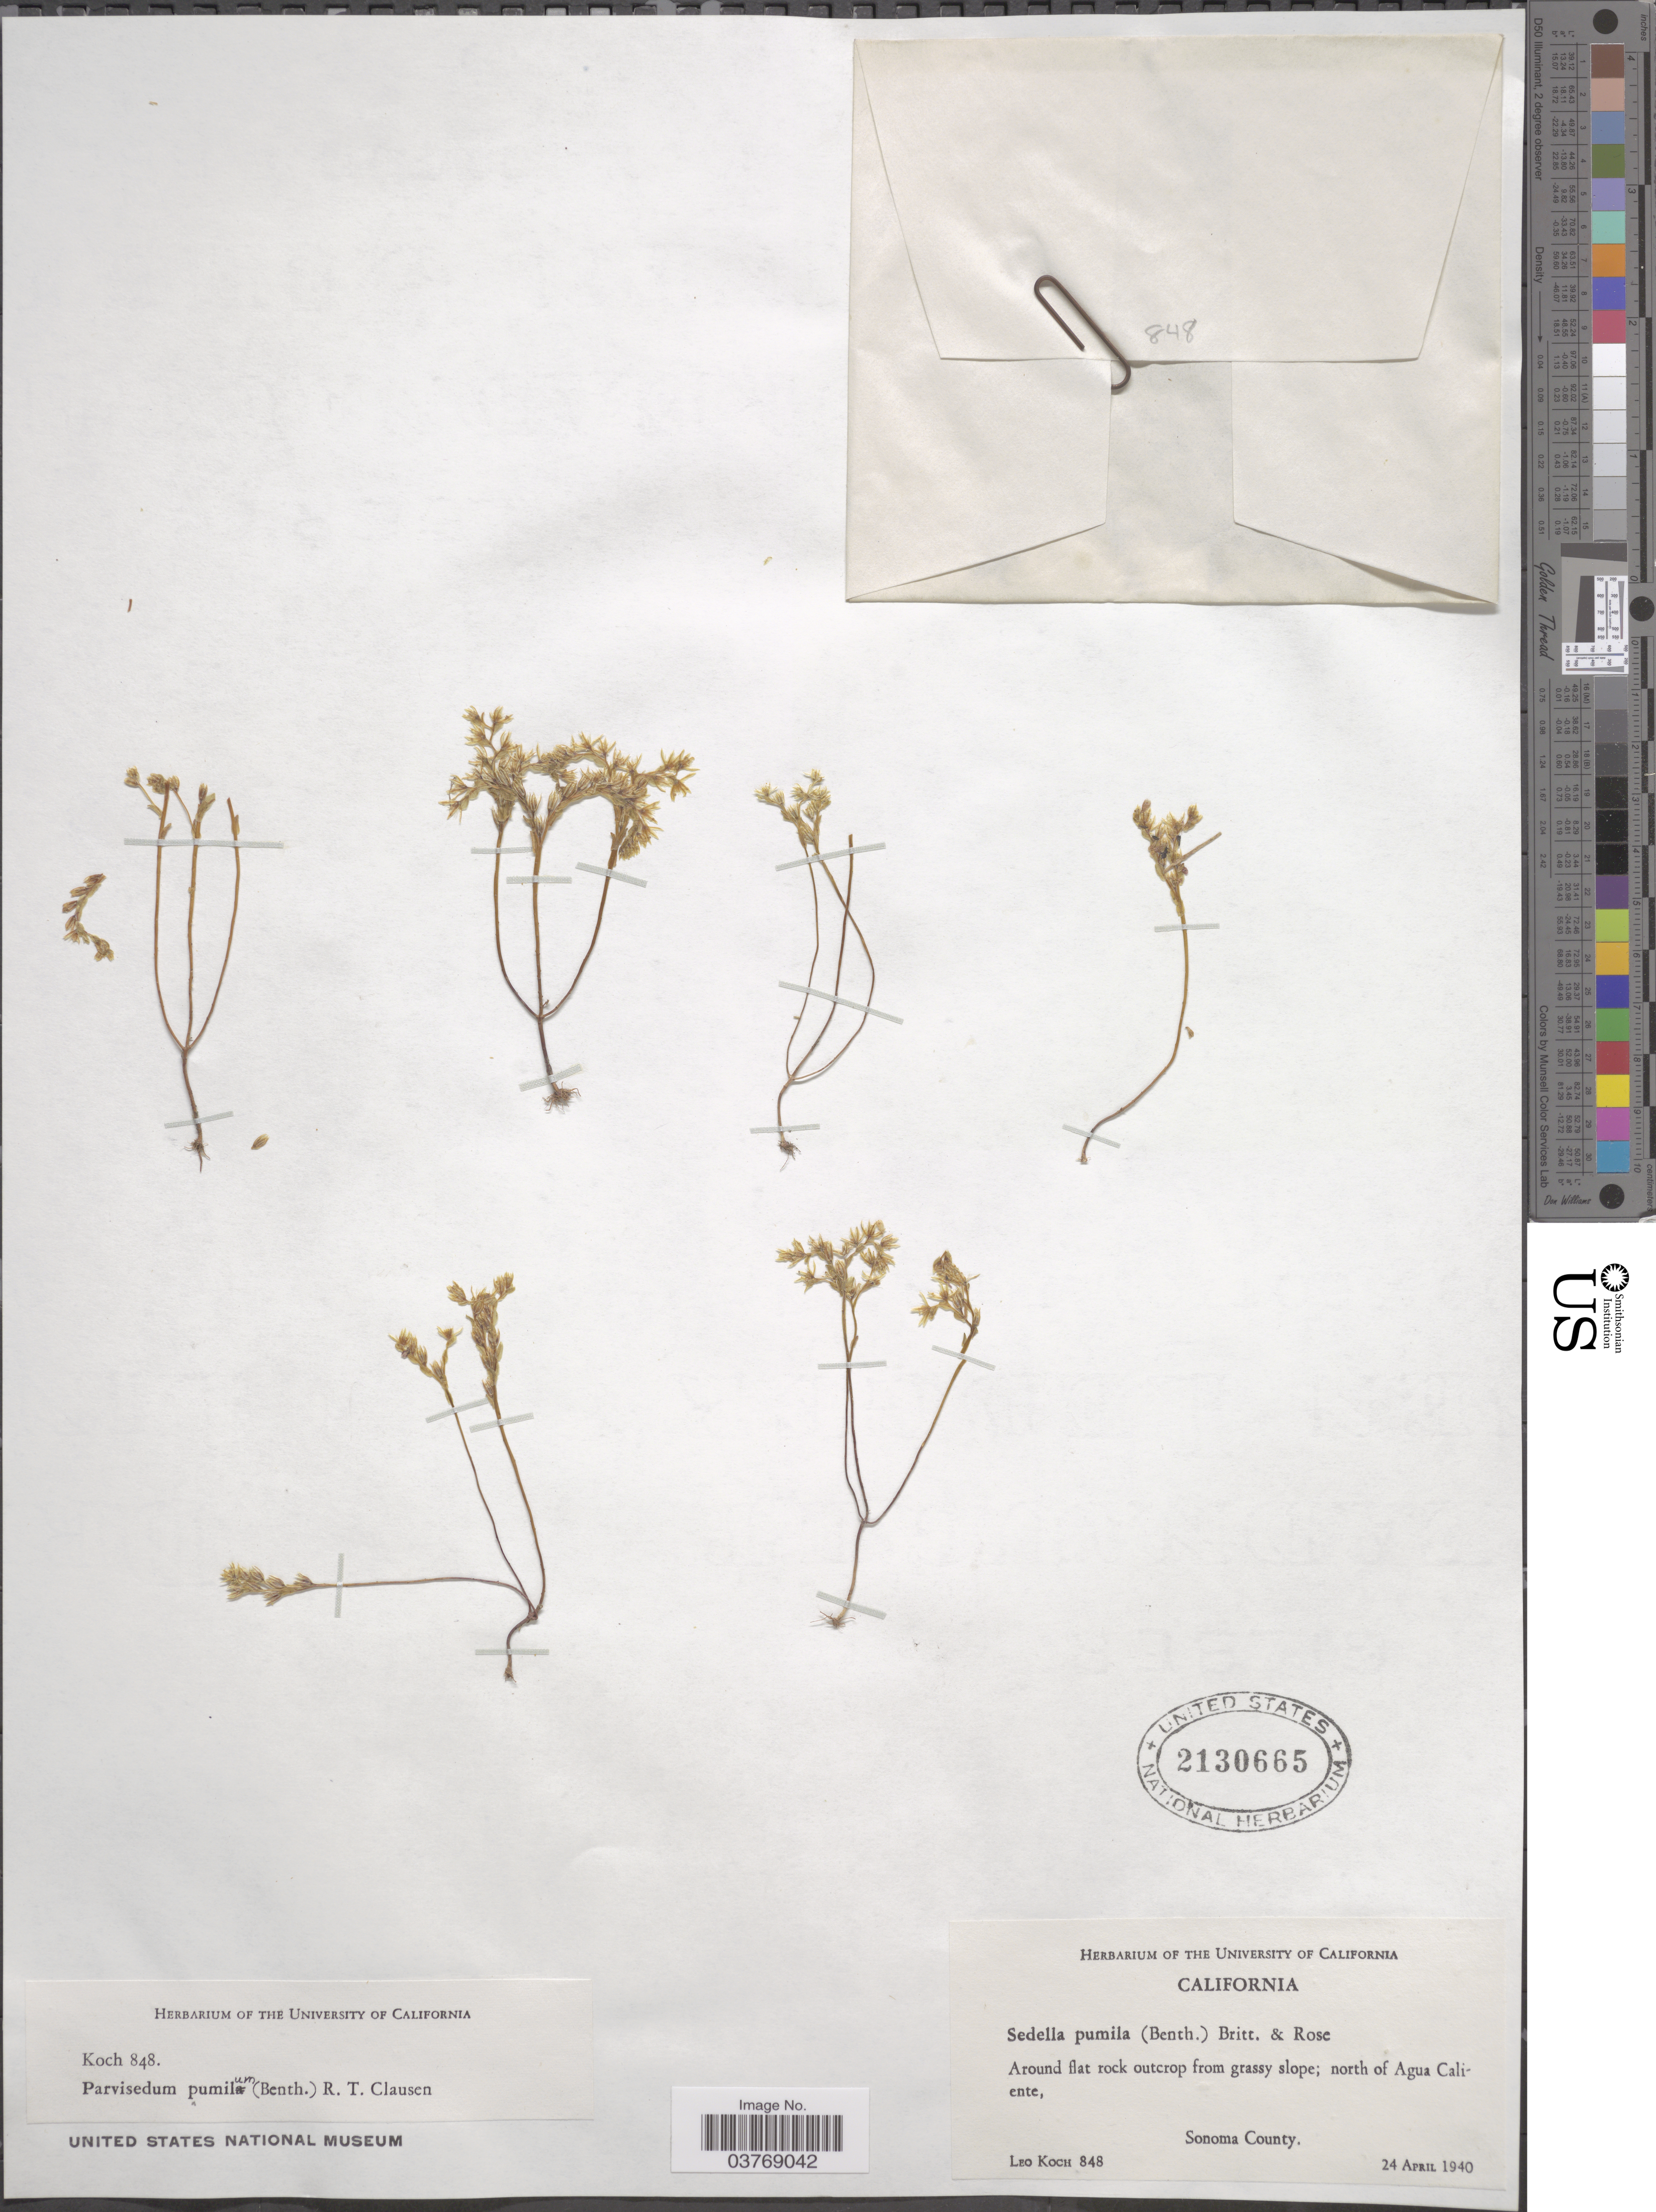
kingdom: Plantae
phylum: Tracheophyta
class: Magnoliopsida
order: Saxifragales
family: Crassulaceae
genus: Sedella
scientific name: Sedella pumila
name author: (Benth.) Britton & Rose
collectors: L. F. Koch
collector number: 848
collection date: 1940-04-24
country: United States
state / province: California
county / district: Sonoma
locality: North of Agua Caliente. Sonoma County.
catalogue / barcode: US 2130665